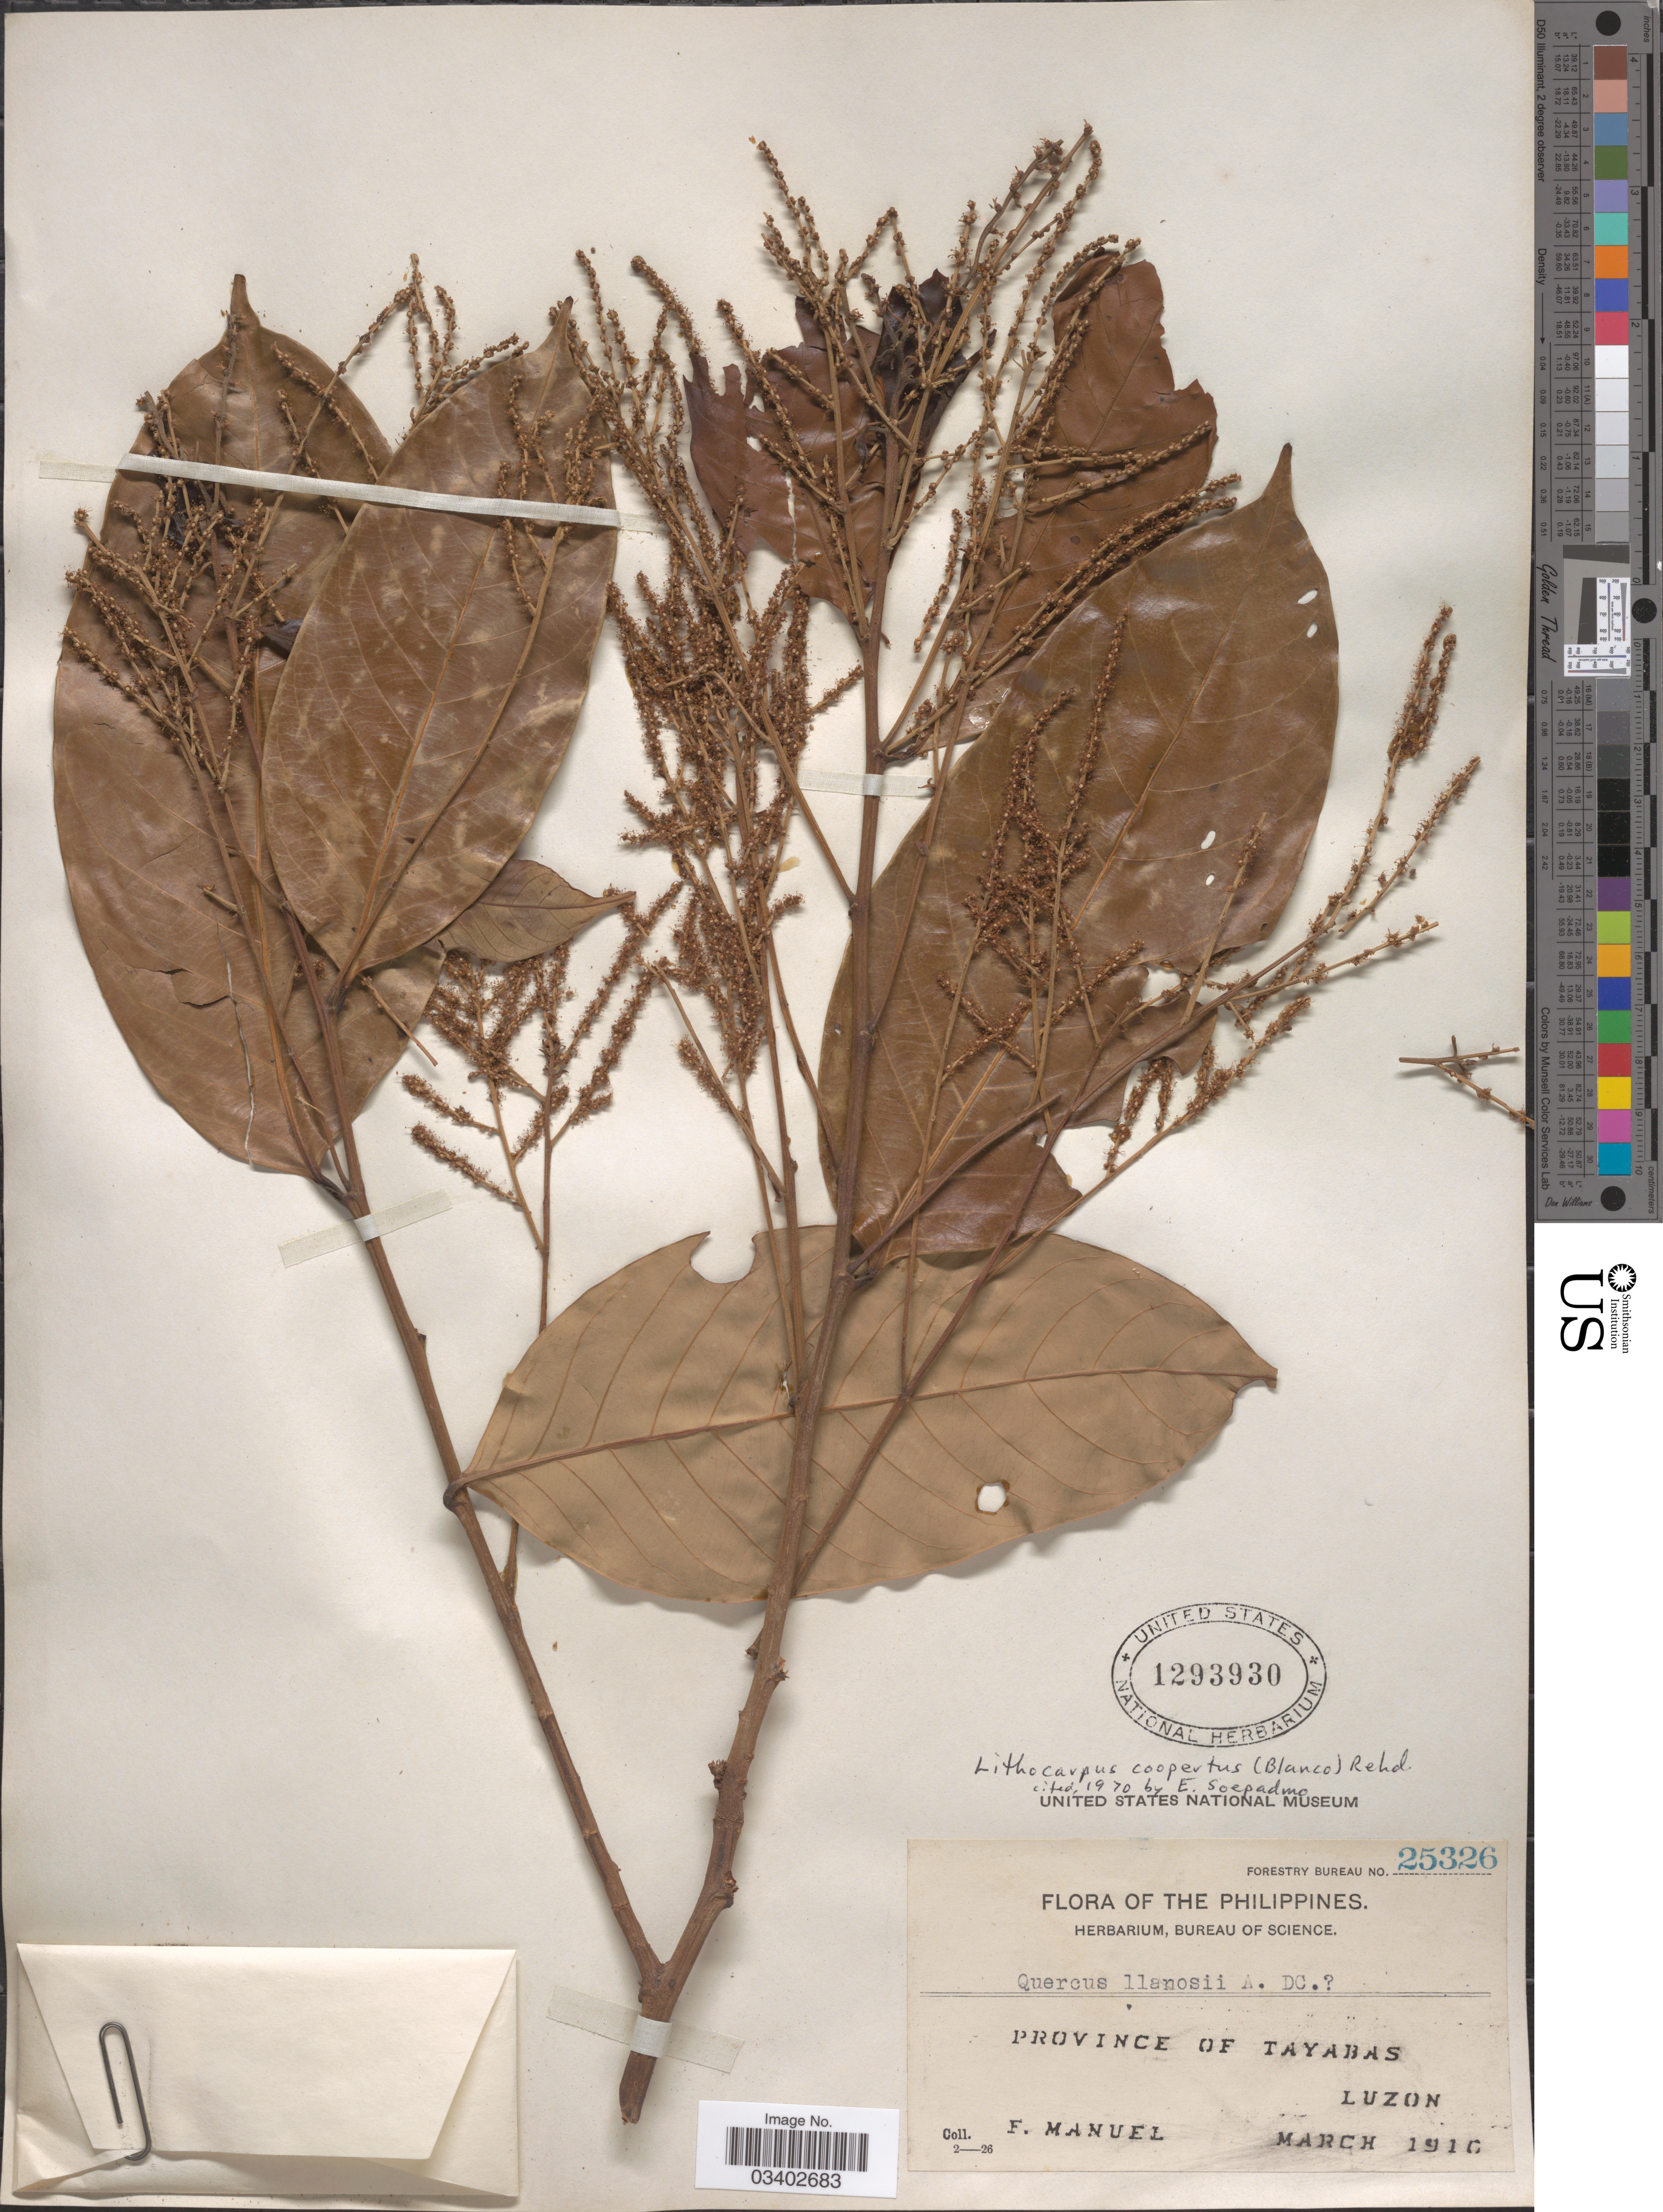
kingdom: Plantae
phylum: Tracheophyta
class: Magnoliopsida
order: Fagales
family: Fagaceae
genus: Lithocarpus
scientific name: Lithocarpus coopertus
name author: (Blanco) Rehder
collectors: F. Manuel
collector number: Forestry Bureau 25326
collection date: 1910-03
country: Philippines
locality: Province of Tayabas. Luzon.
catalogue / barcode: US 1293930